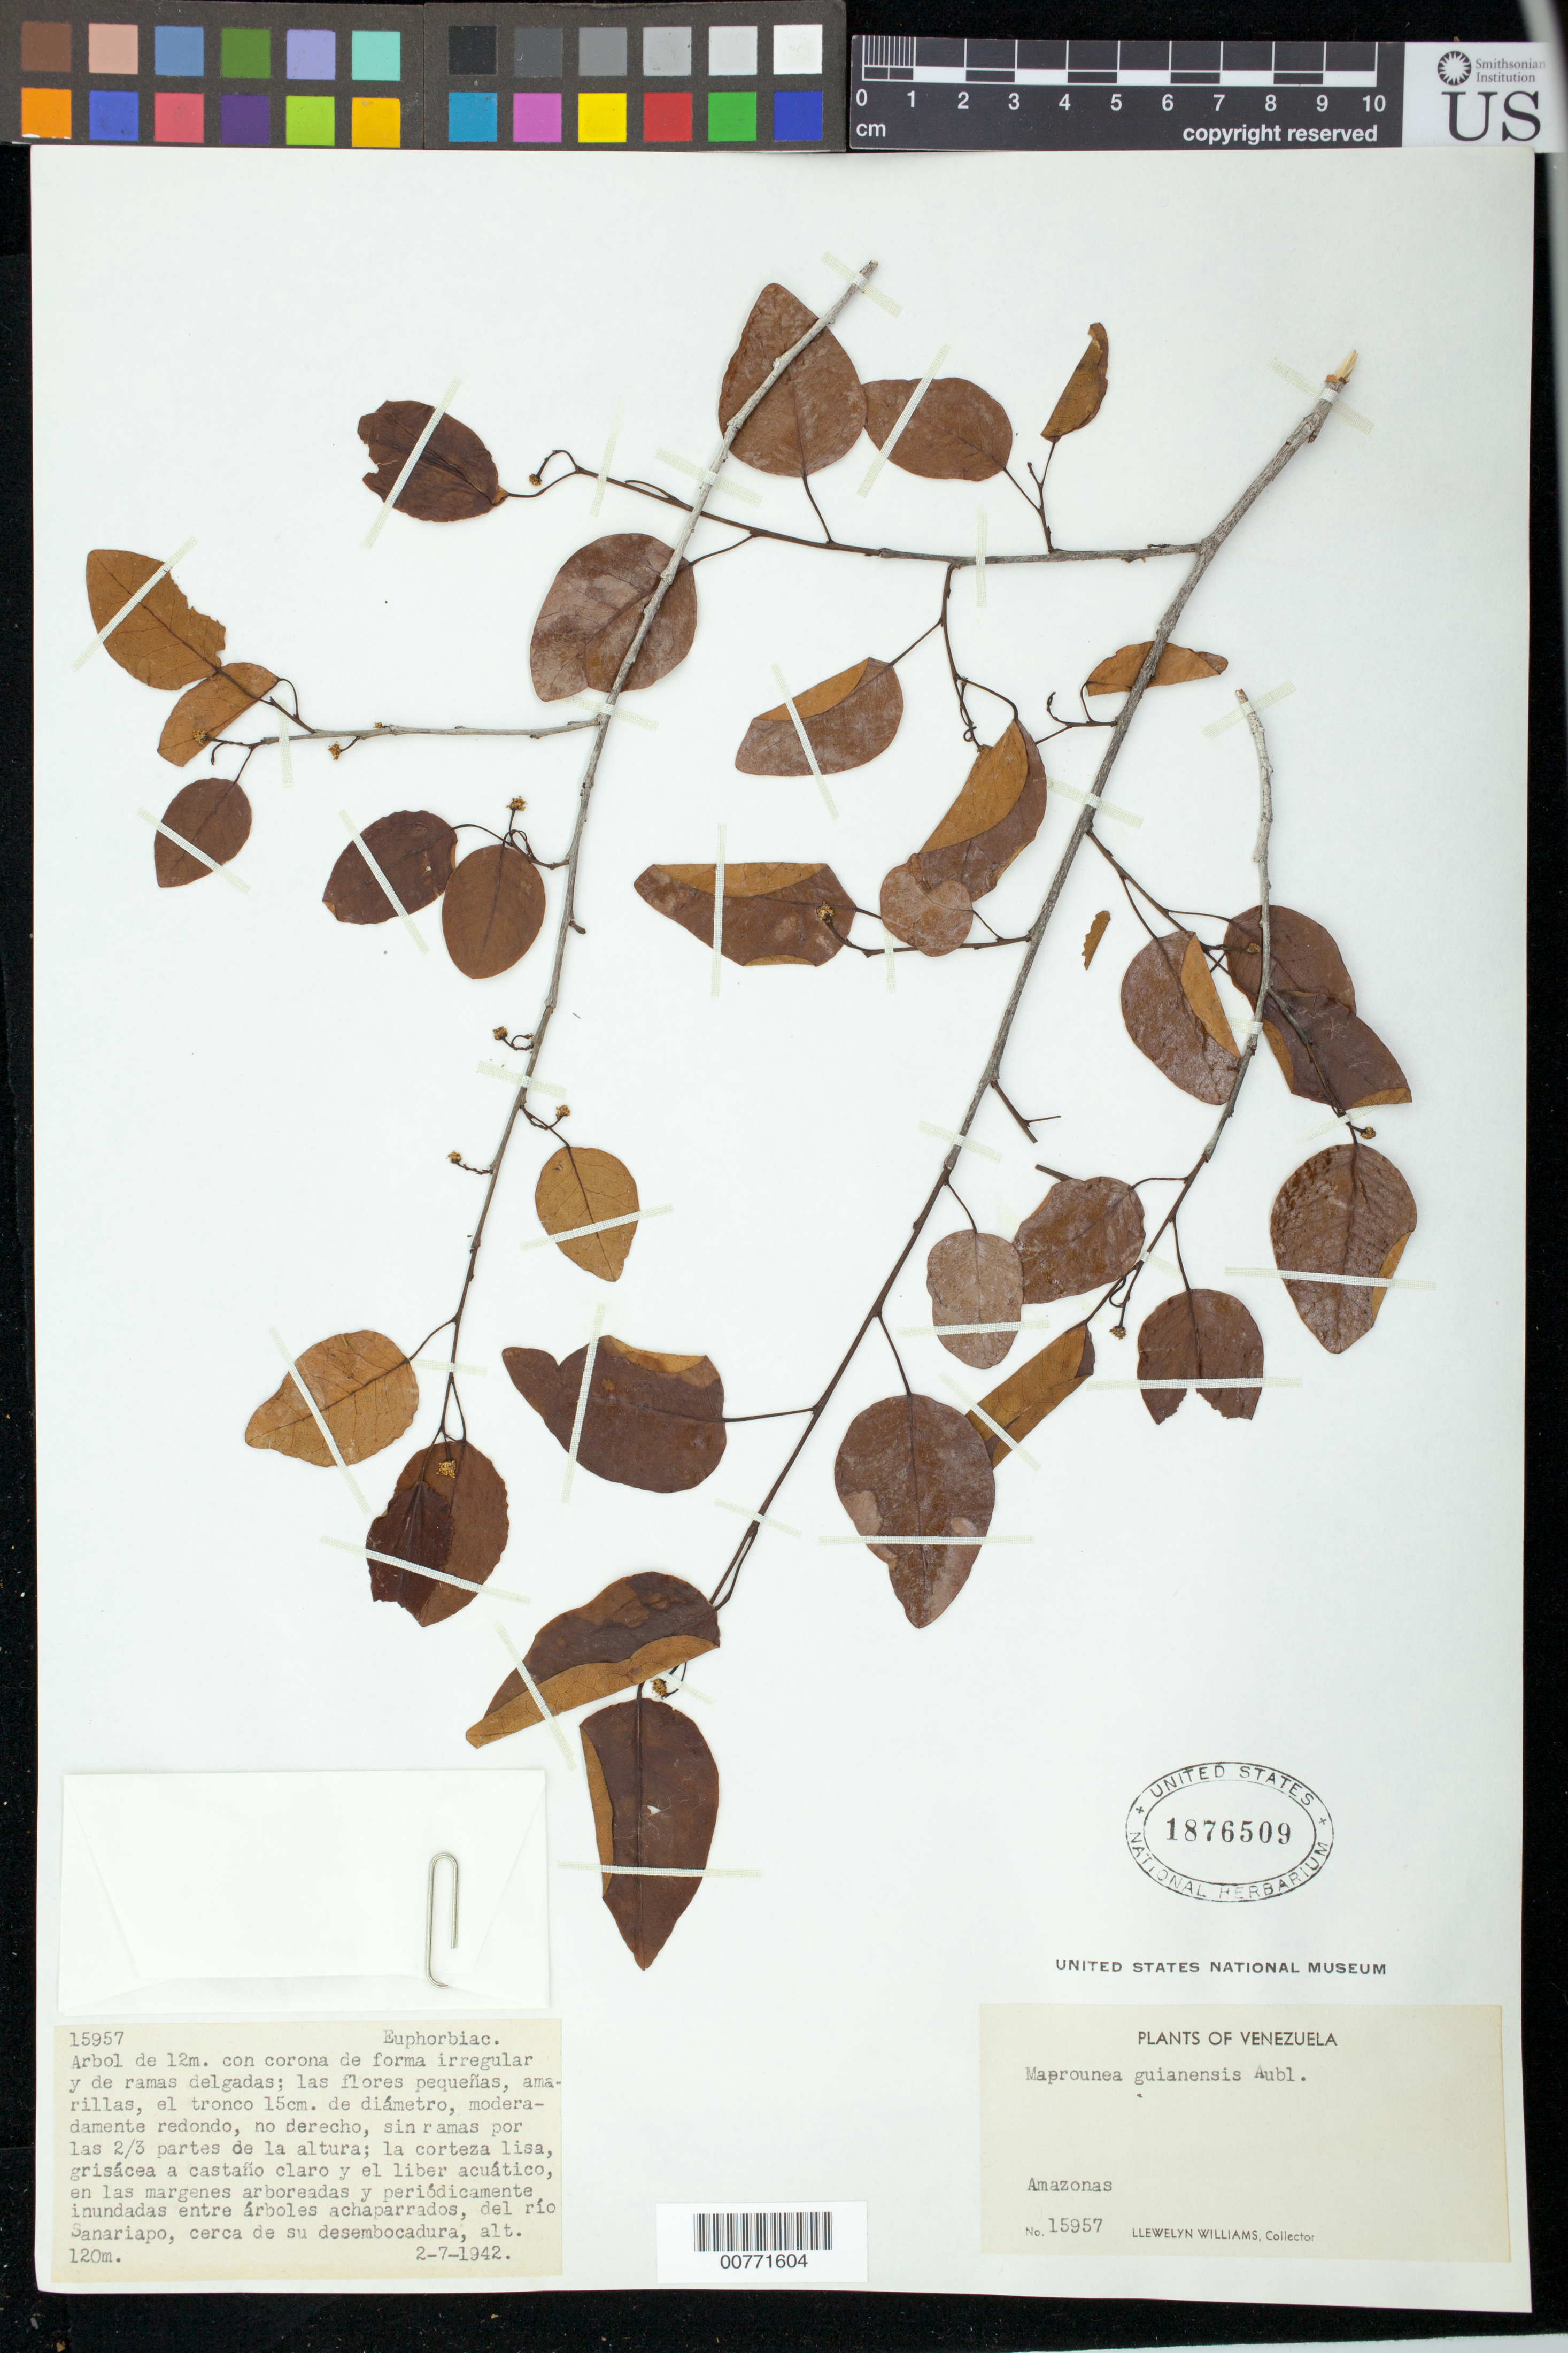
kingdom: Plantae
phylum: Tracheophyta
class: Magnoliopsida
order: Malpighiales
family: Euphorbiaceae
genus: Maprounea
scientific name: Maprounea guianensis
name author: Aubl.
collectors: Ll. Williams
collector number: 15957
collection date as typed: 2-Jul-42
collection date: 1942-07-02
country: Venezuela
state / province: Amazonas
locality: Río Sanariapo, cerca de su desembocadura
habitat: Margen arboreada y periódicamente inundadas entre arboles achaparrados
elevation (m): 120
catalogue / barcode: US 1876509